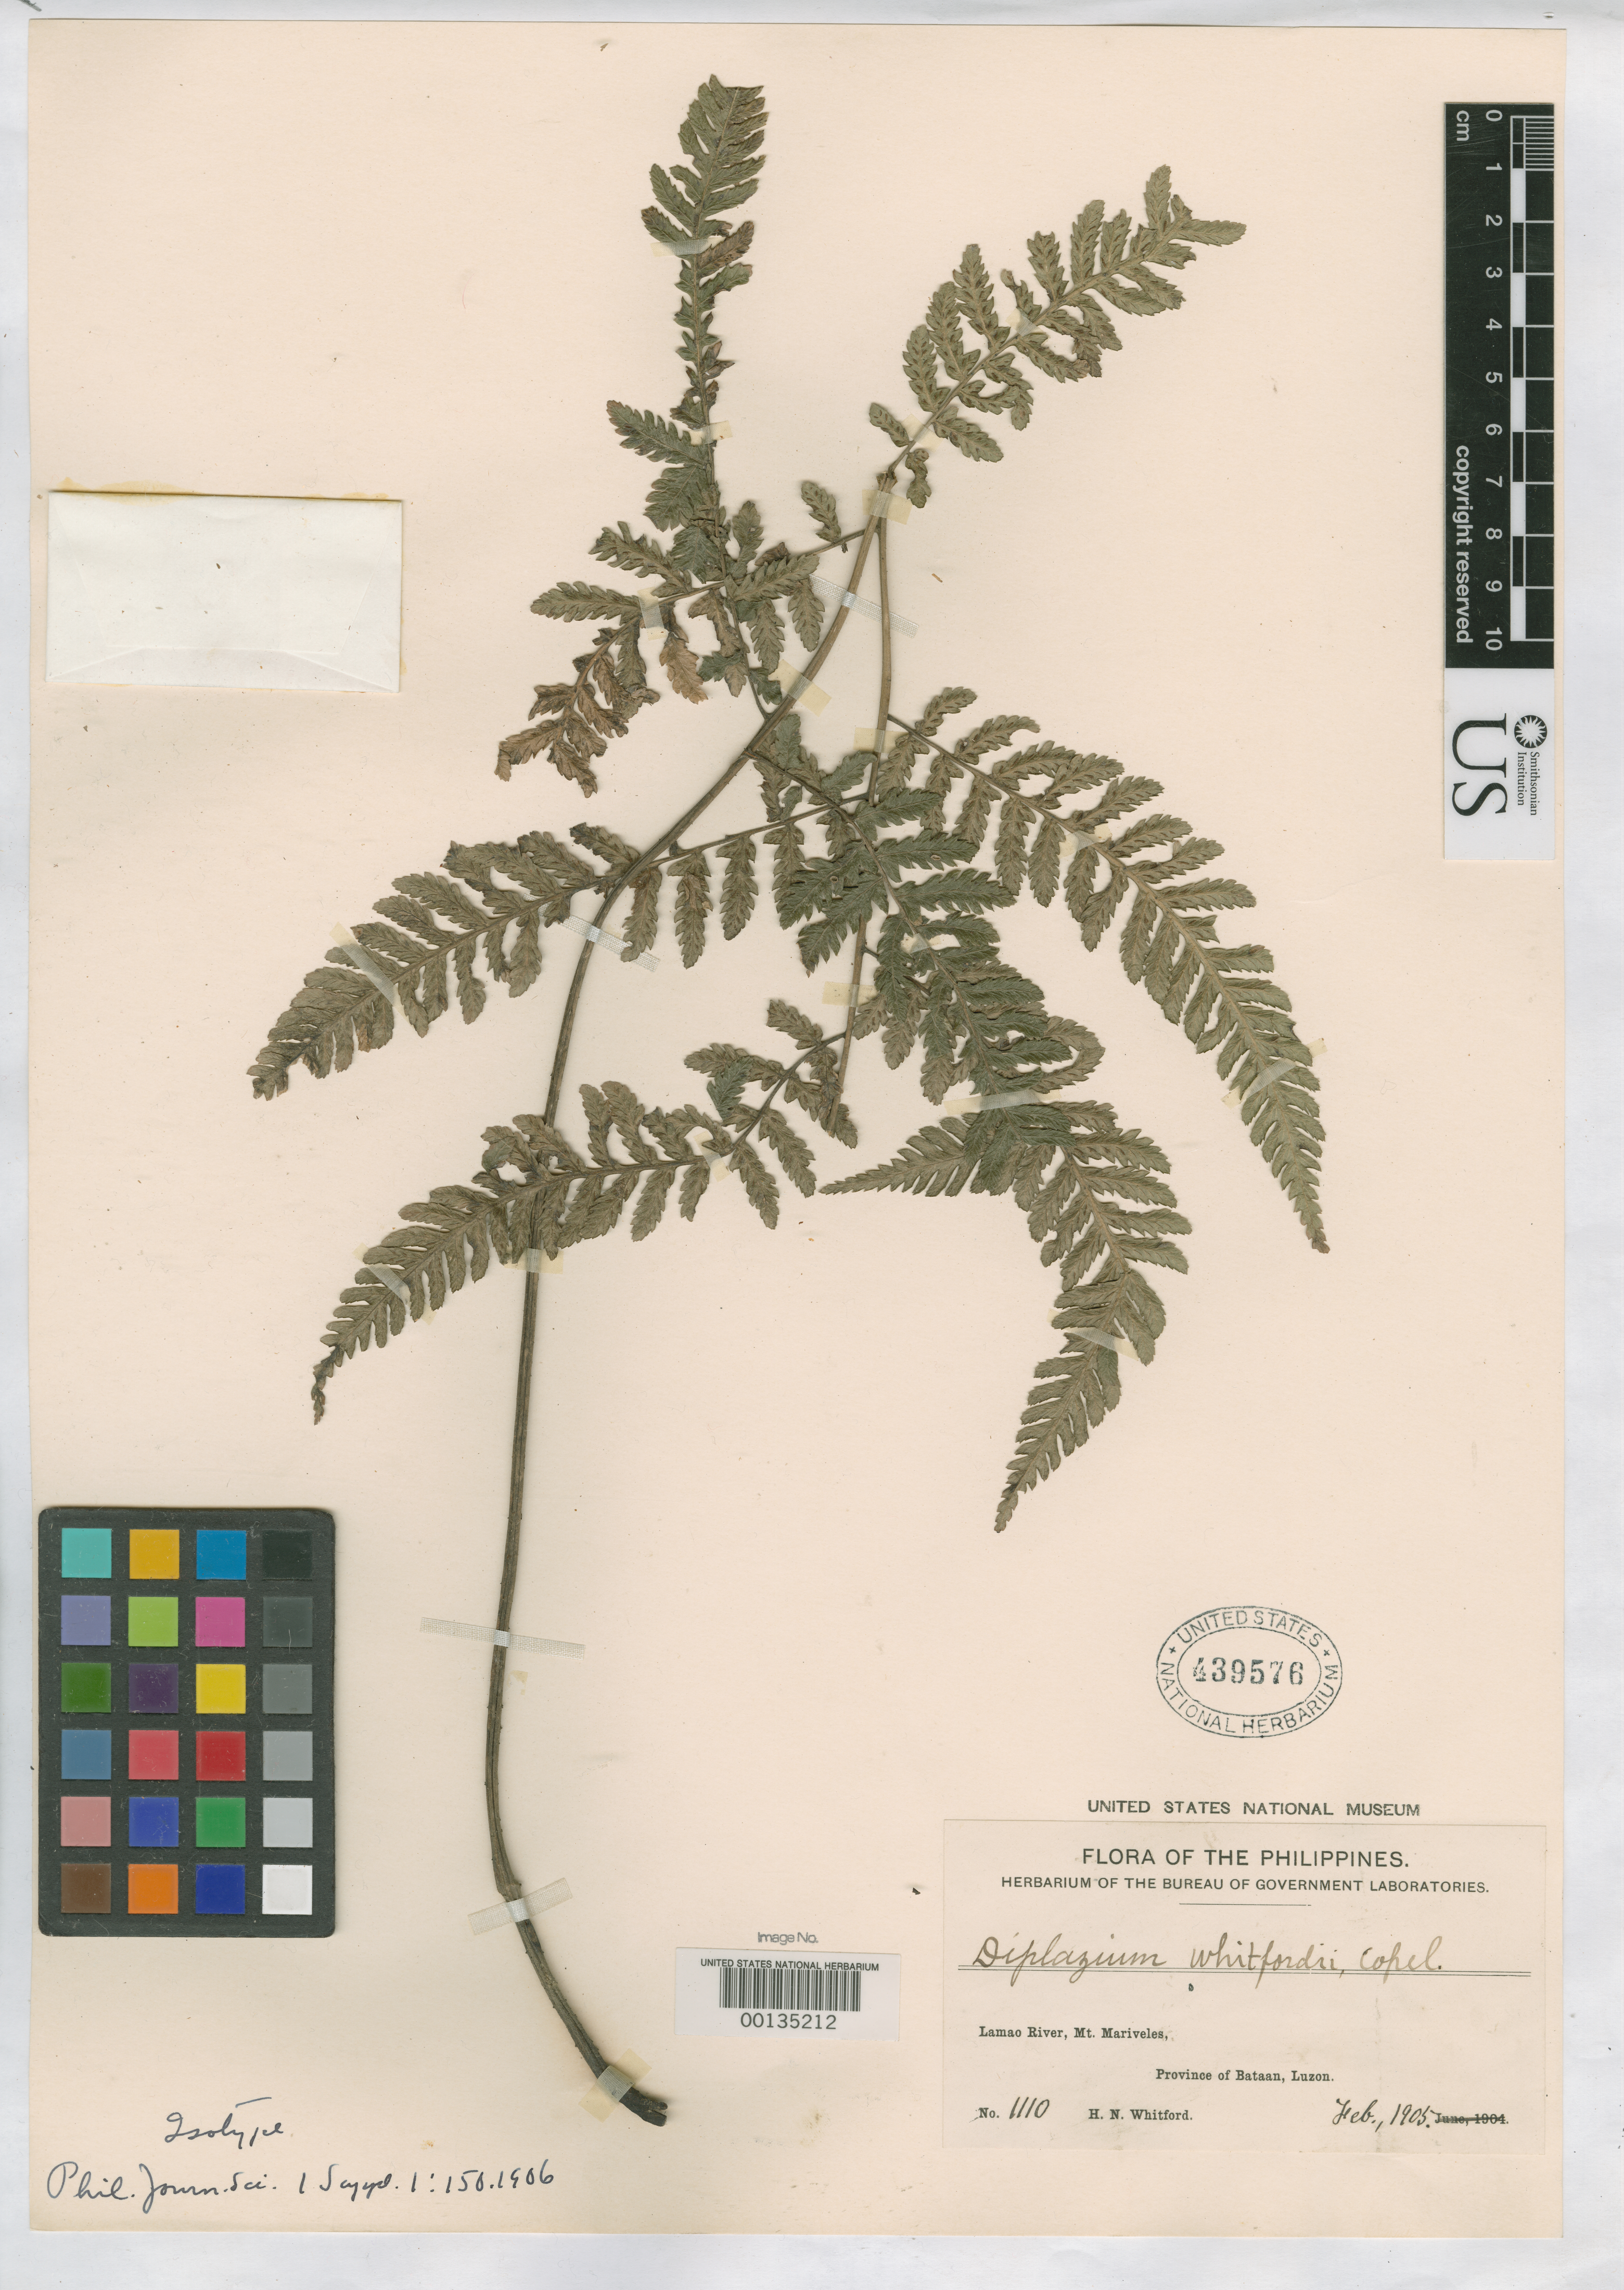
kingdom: Plantae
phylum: Tracheophyta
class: Polypodiopsida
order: Polypodiales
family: Athyriaceae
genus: Diplazium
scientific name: Diplazium whitfordii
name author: Copel.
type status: Isosyntype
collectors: H. N. Whitford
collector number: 1110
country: Philippines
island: Luzon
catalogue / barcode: US 439576